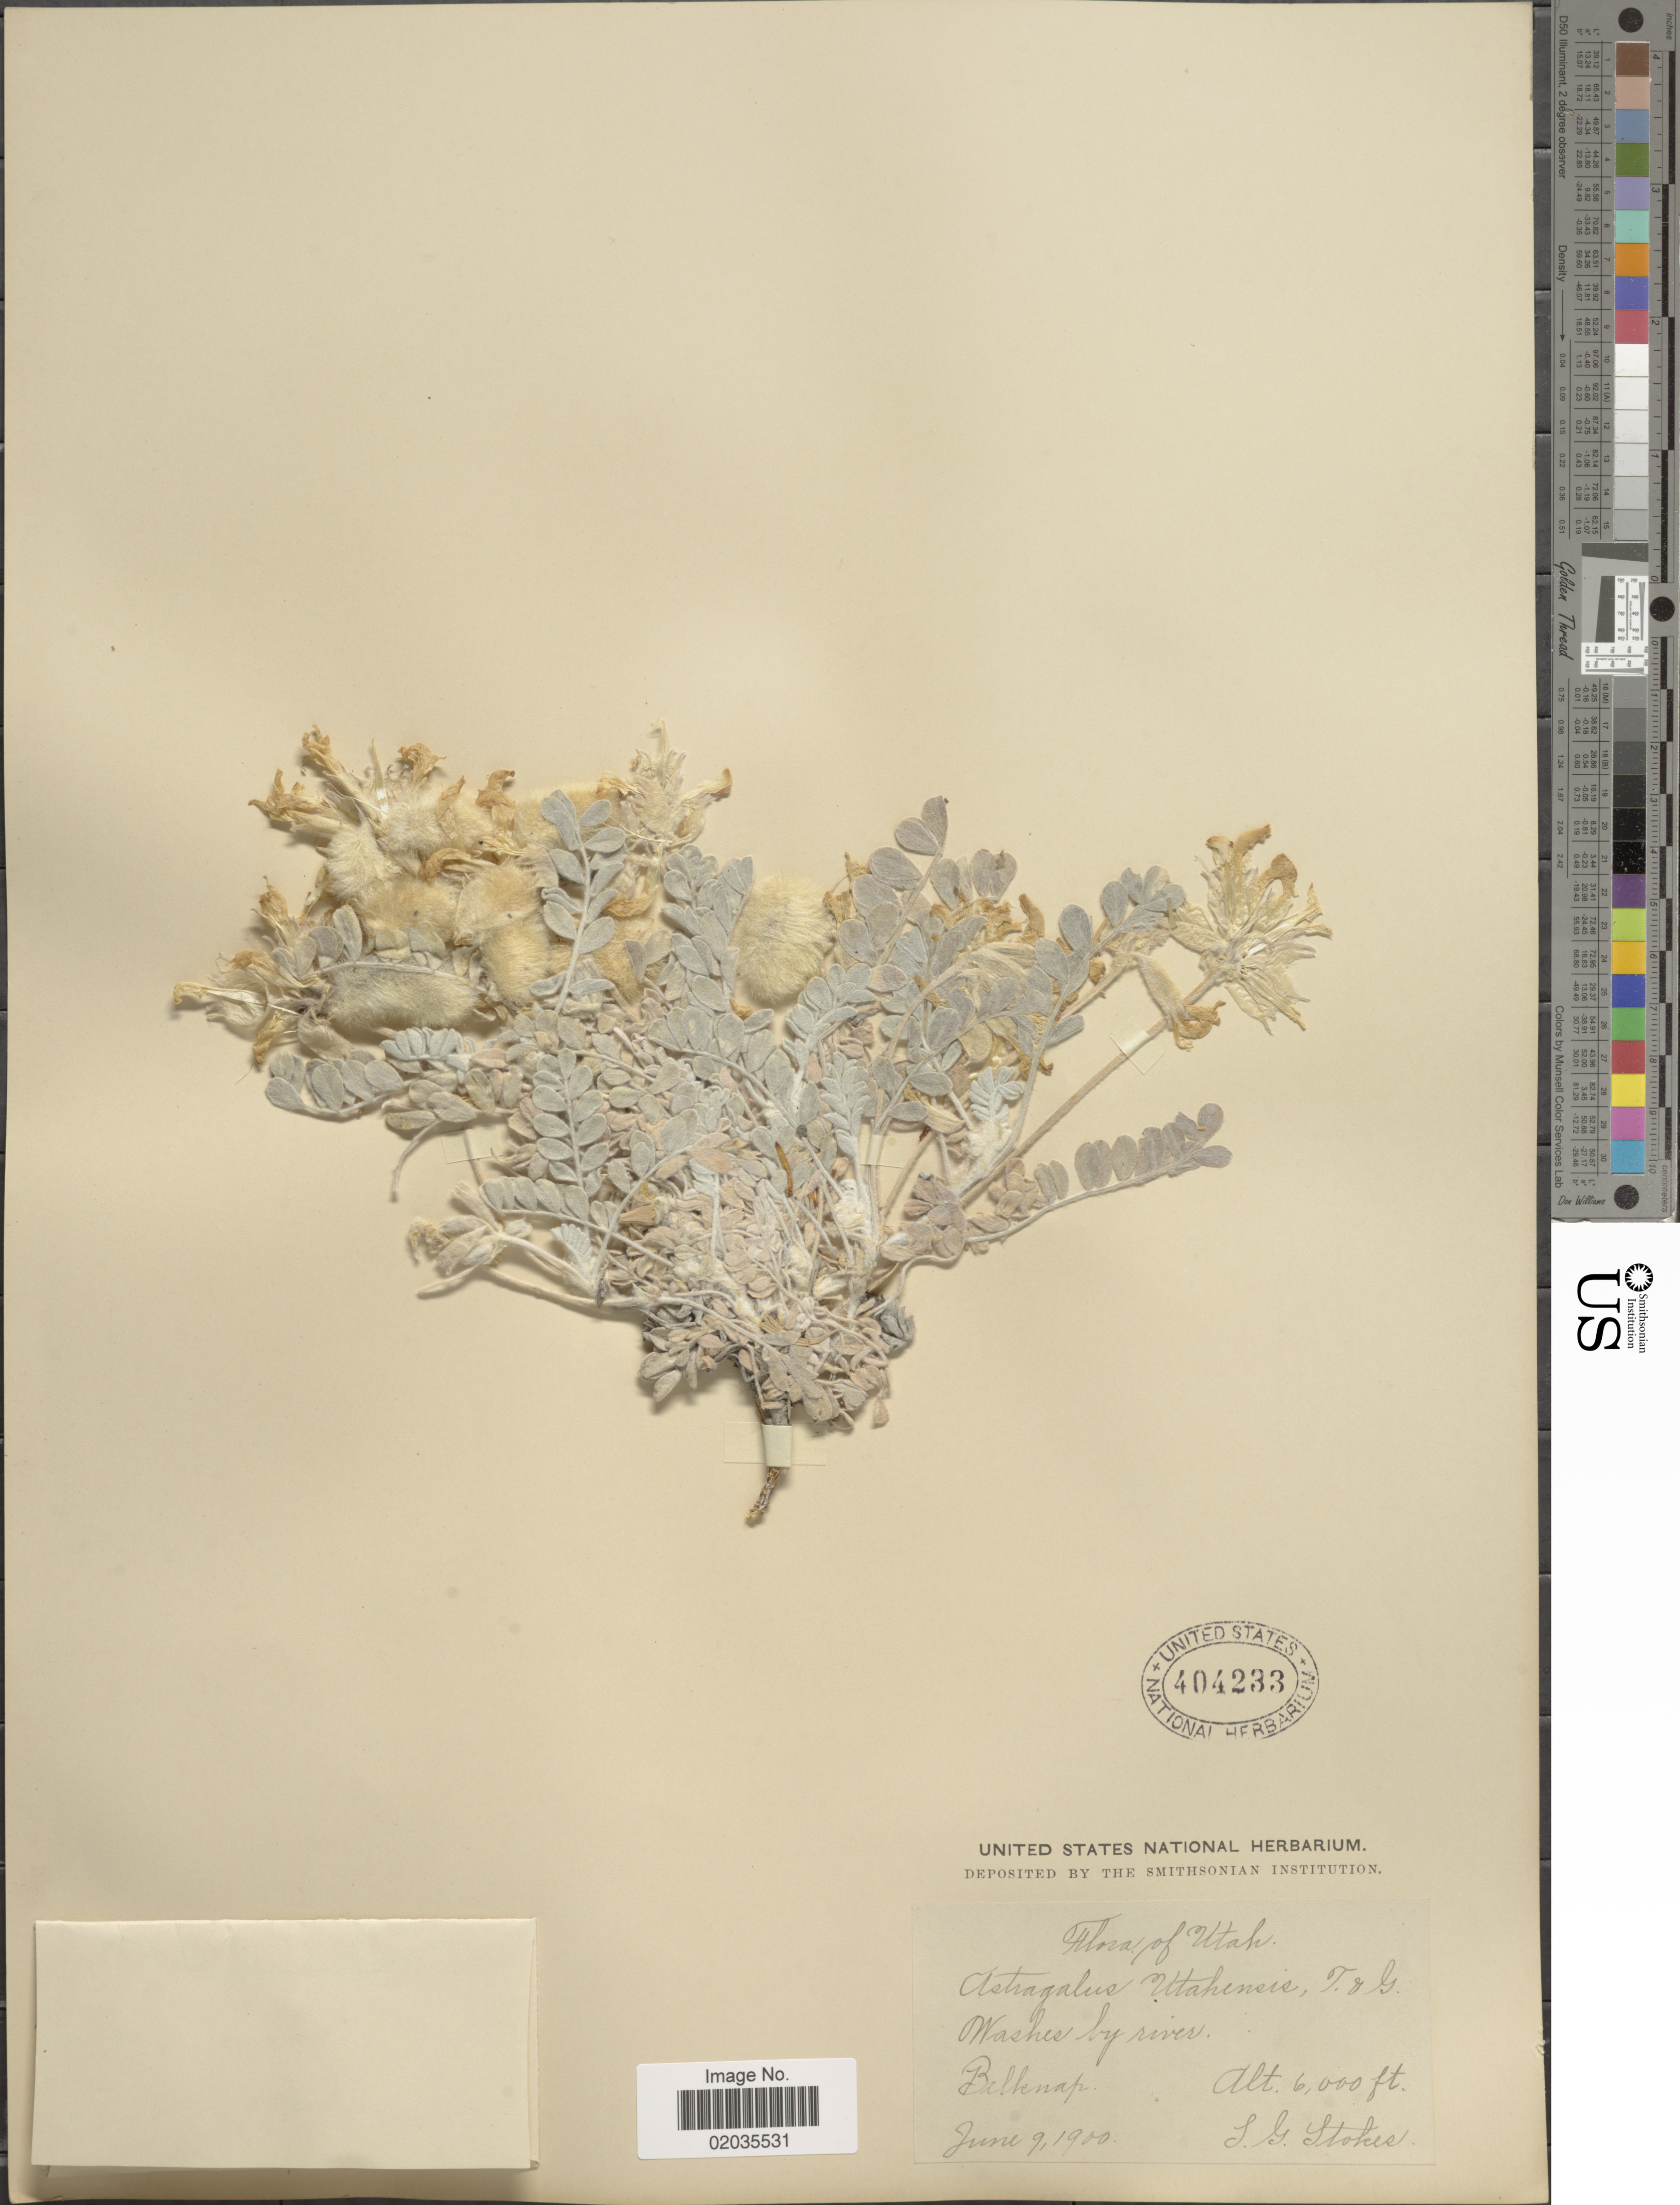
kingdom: Plantae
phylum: Tracheophyta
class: Magnoliopsida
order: Fabales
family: Fabaceae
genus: Astragalus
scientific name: Astragalus utahensis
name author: (Torr.) Torr. & A. Gray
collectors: S. G. Stokes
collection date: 1900-06-09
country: United States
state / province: Utah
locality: Belknap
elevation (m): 1829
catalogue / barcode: US 404233